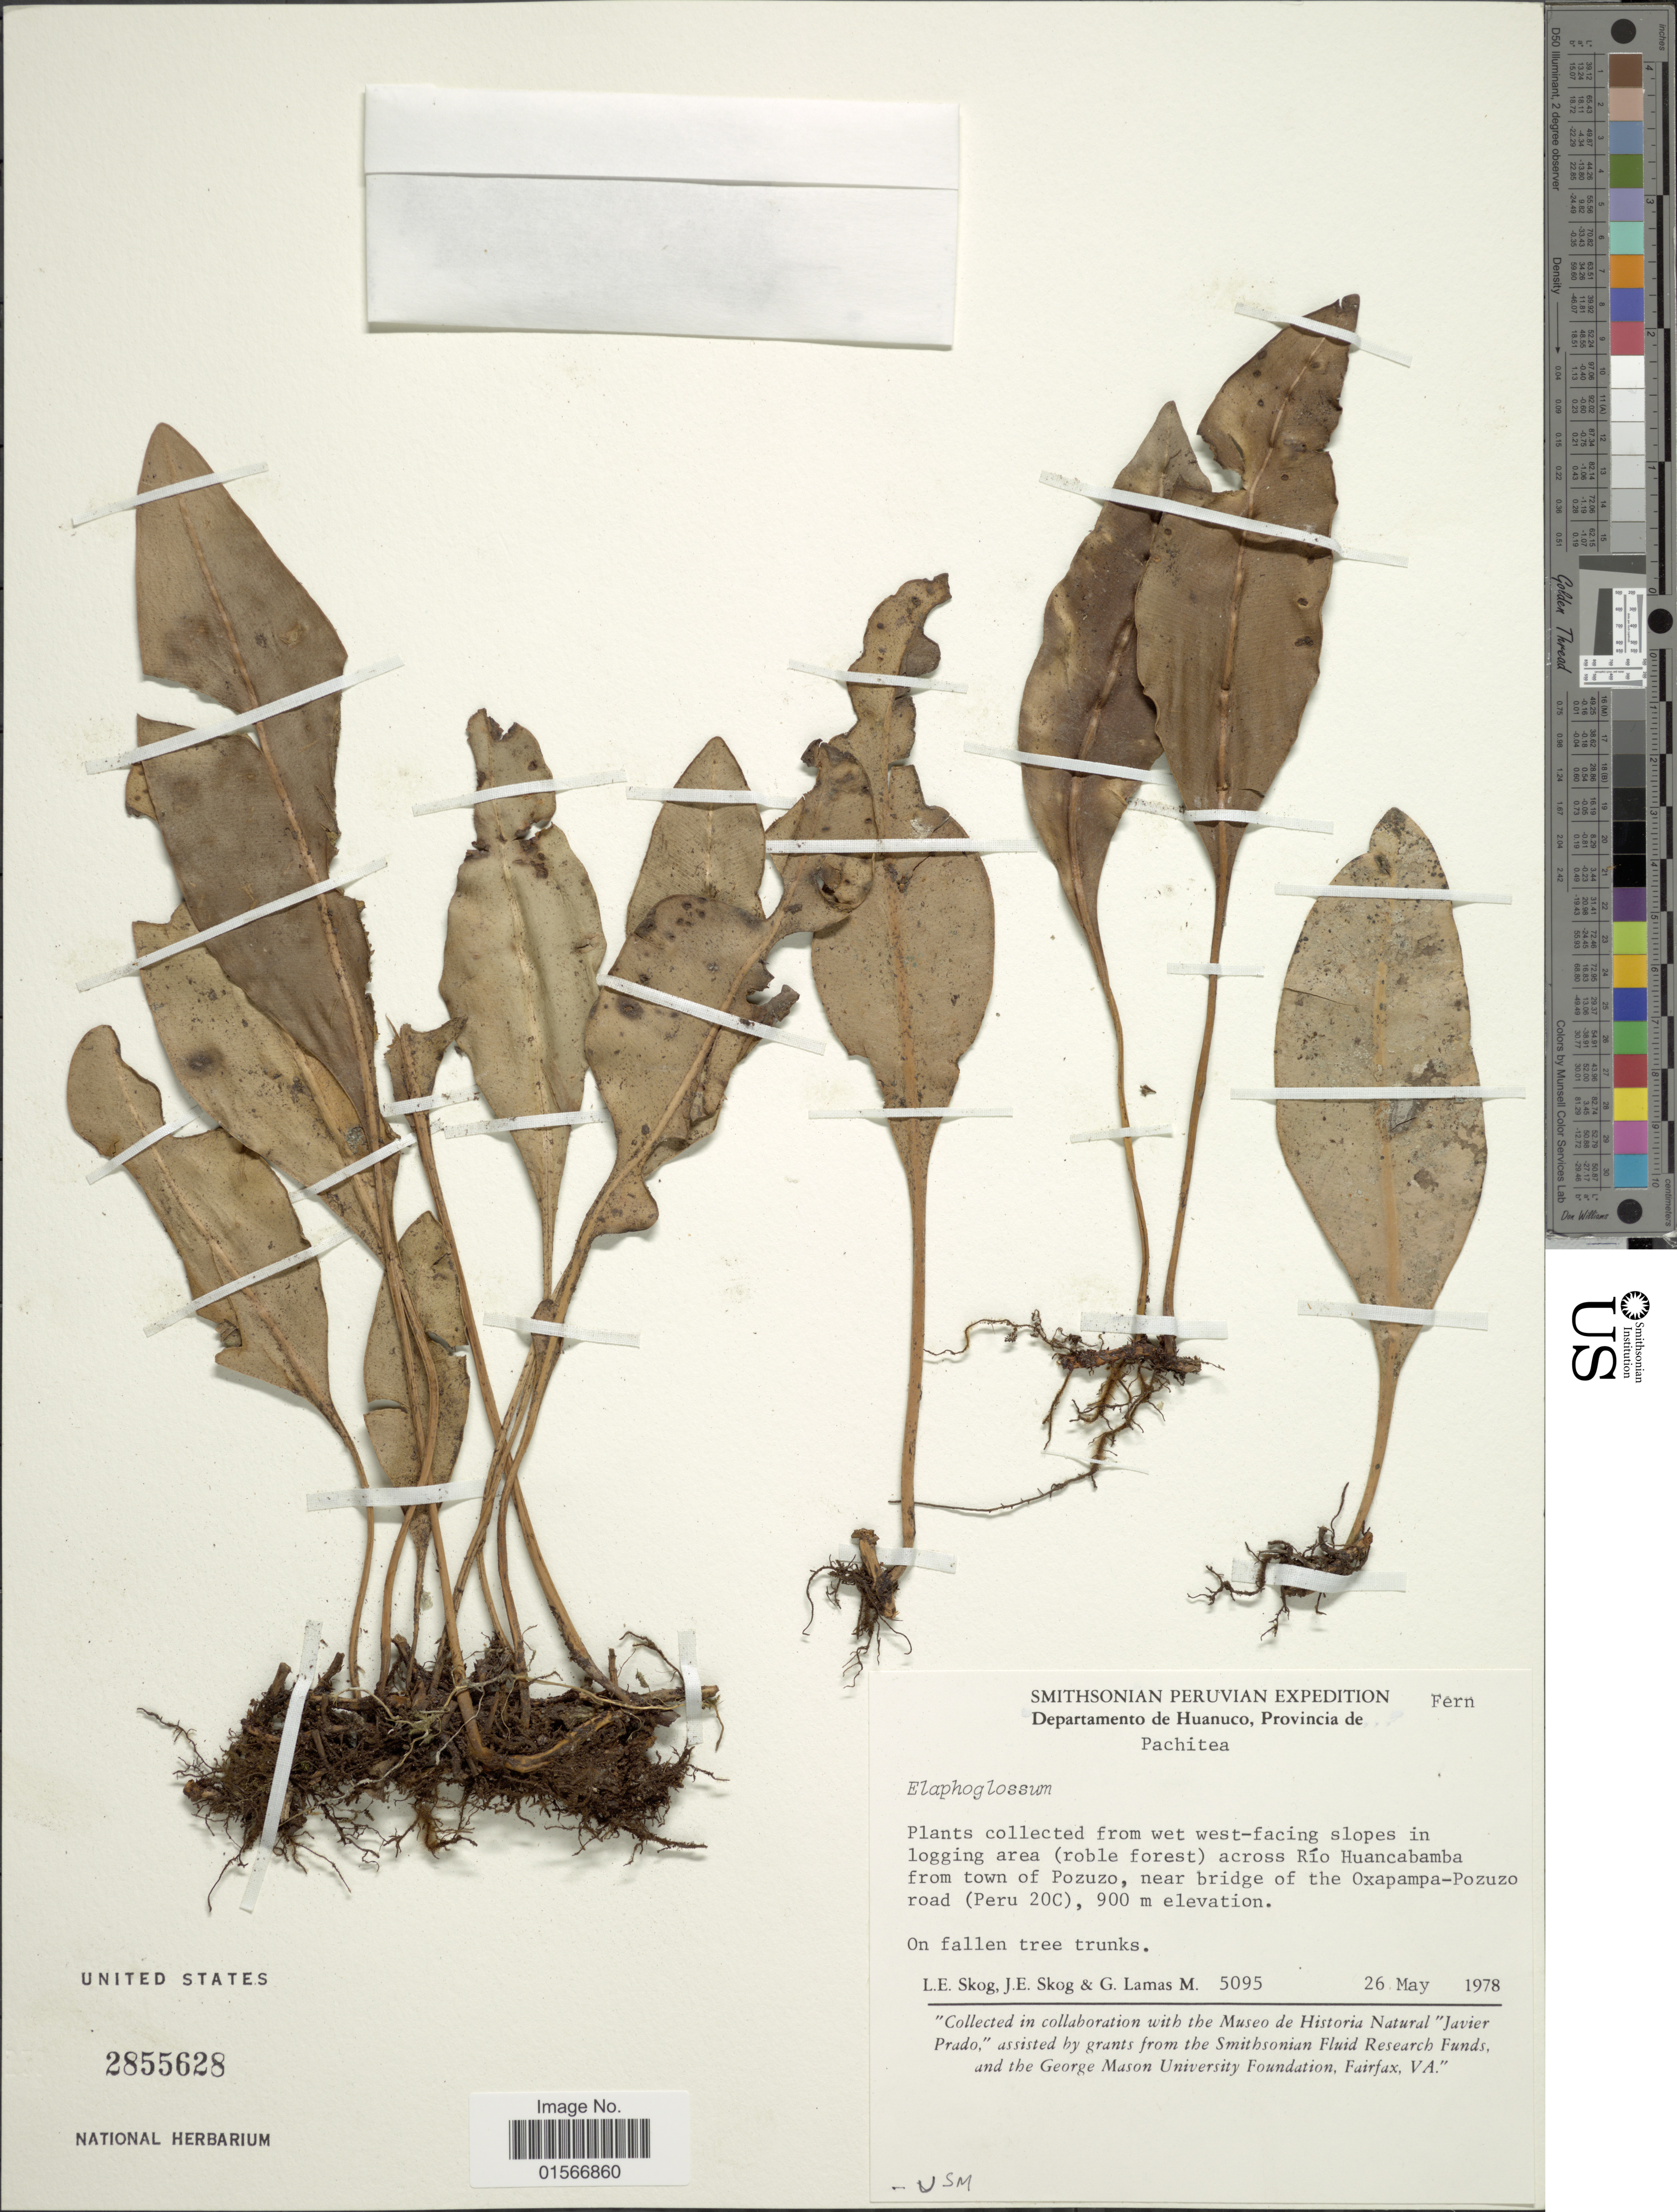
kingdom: Plantae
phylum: Tracheophyta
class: Polypodiopsida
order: Polypodiales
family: Dryopteridaceae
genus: Elaphoglossum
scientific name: Elaphoglossum lingua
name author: (C. Presl) Brack.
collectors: L. E. Skog, J. E. Skog & G. Lamas M.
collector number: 5095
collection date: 1978-05-26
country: Peru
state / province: Huánuco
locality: Departmento de Huanuco, Provincia de Pachitea, west-facing slopes in logging area (roble forest) across Río Huancabamba from town of Pozuzo, near bridge of the Oxapampa-Pozuzo road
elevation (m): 900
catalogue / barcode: US 2855628